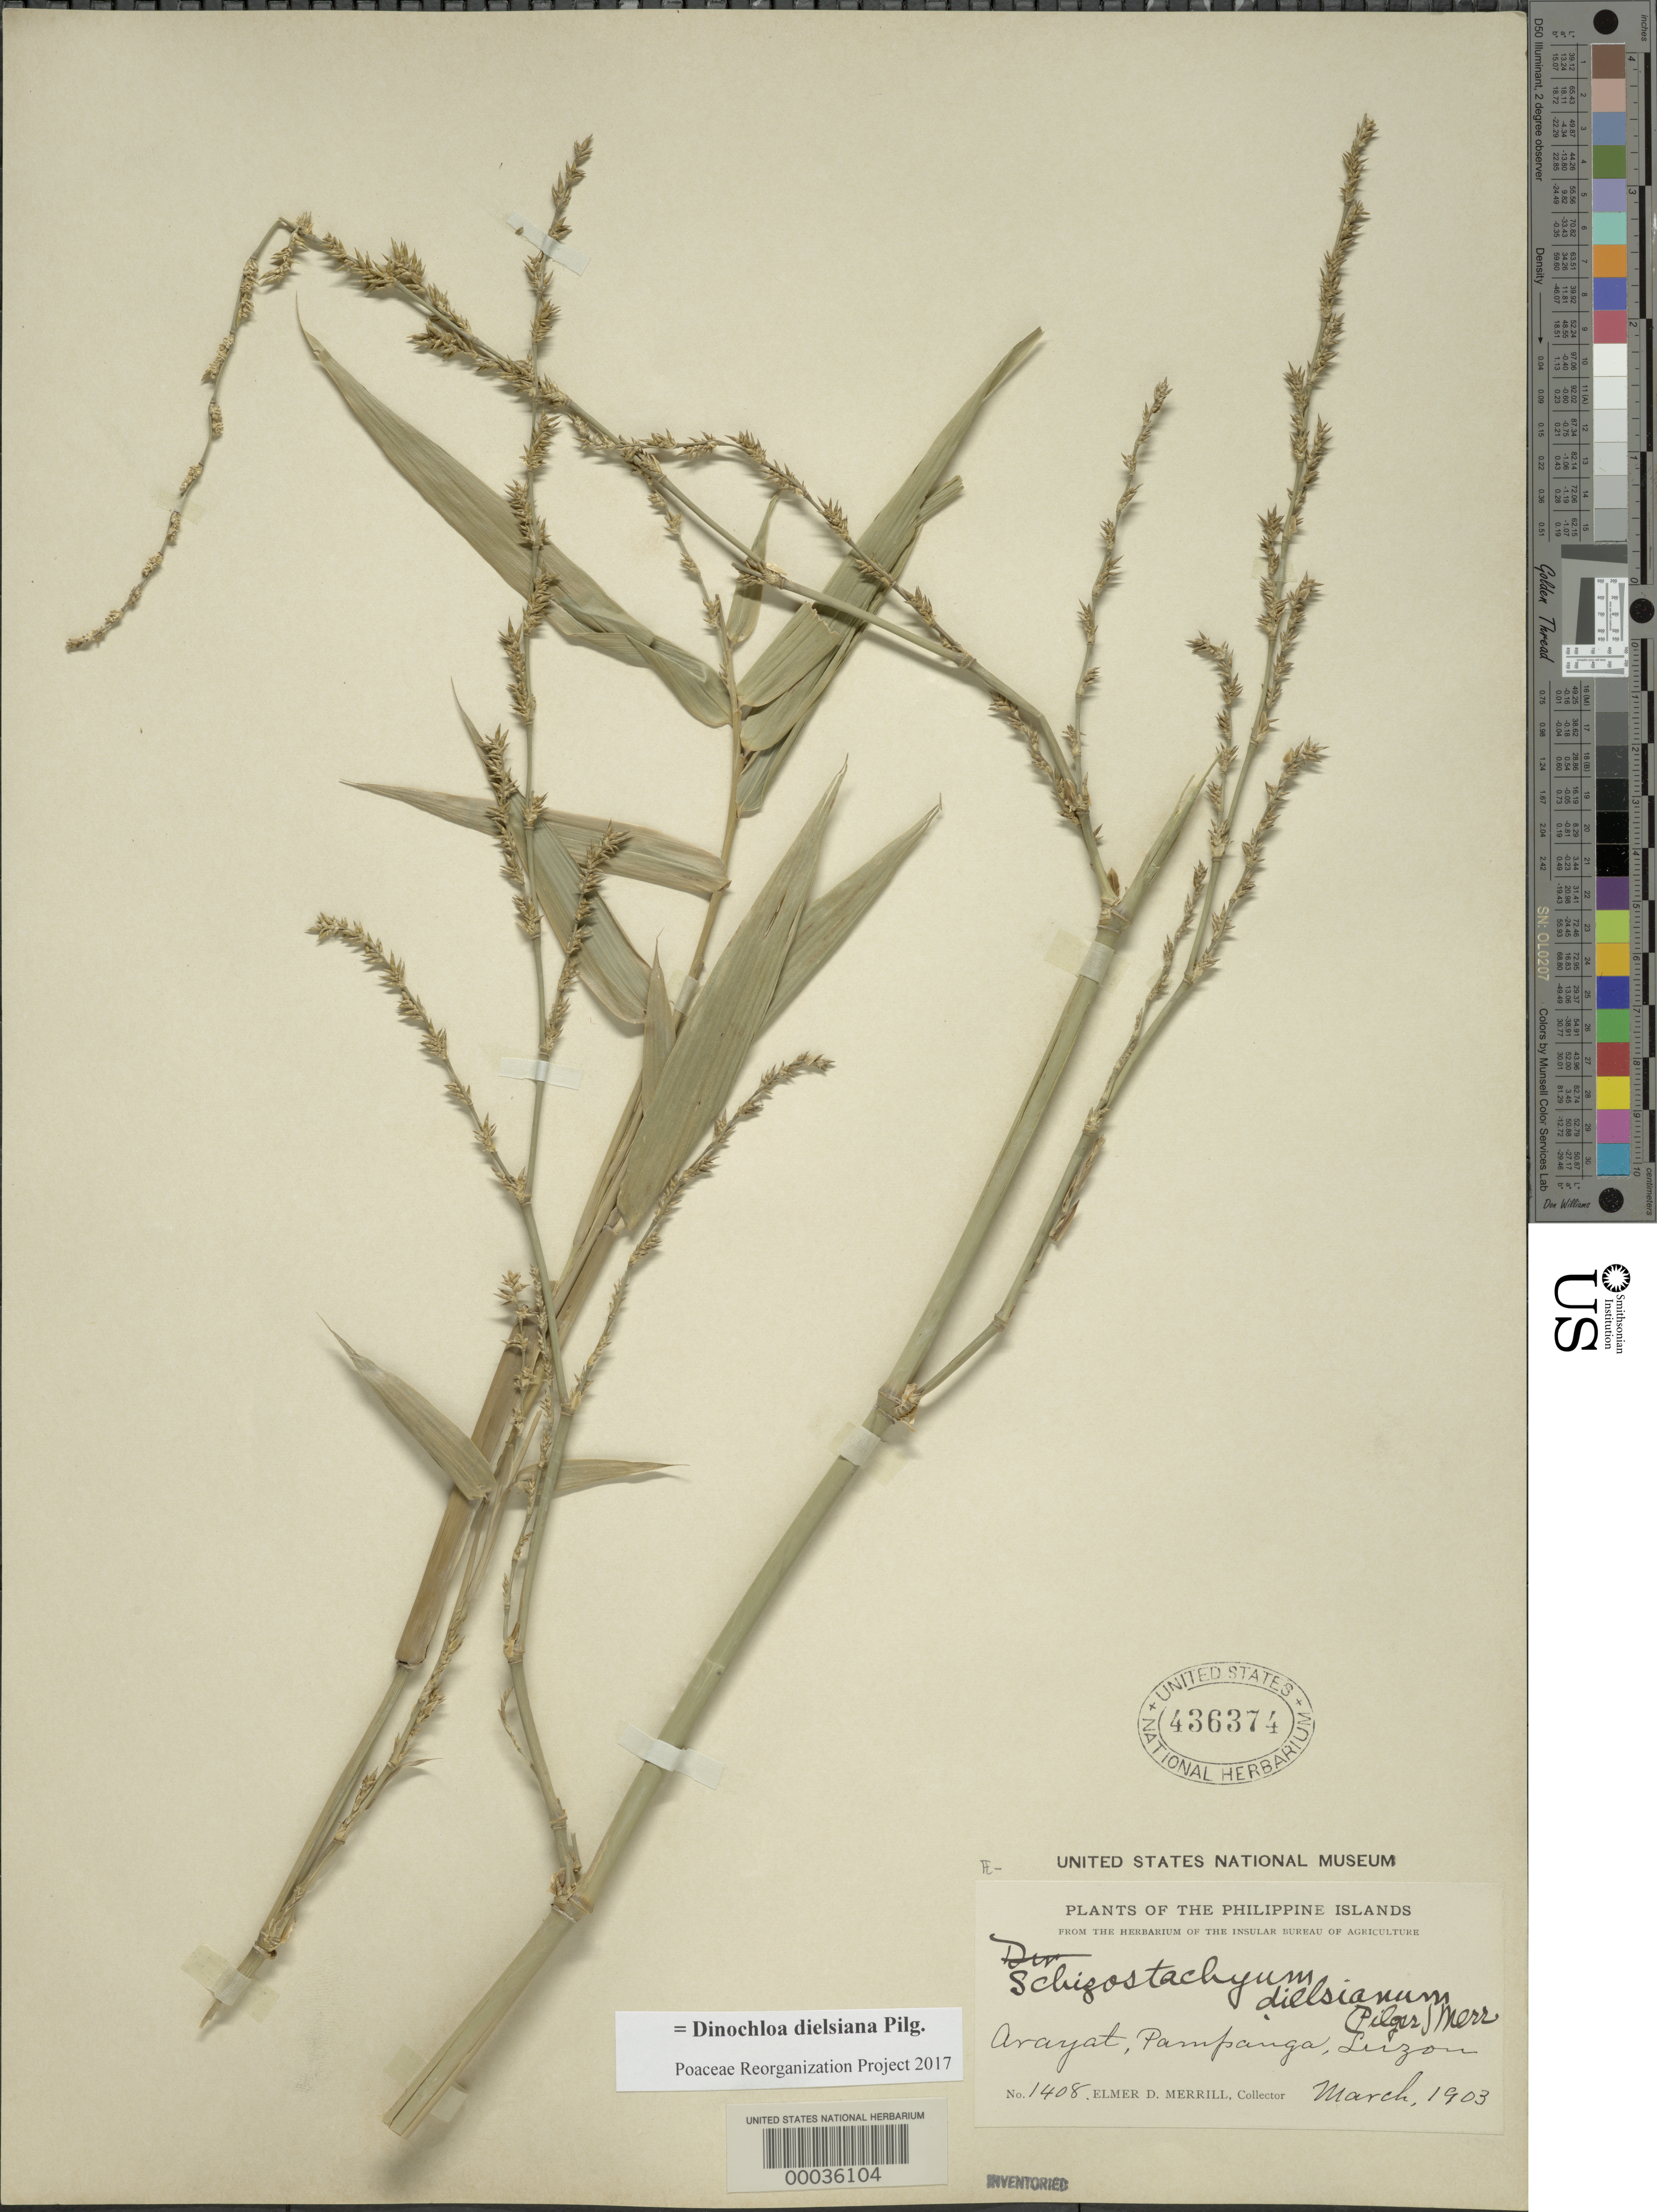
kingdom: Plantae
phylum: Tracheophyta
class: Liliopsida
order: Poales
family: Poaceae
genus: Dinochloa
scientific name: Dinochloa dielsiana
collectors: E. D. Merrill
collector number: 1408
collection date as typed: Mar 1903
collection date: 1903-03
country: Philippines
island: Luzon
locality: Arayat, pampanga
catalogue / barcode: US 436374